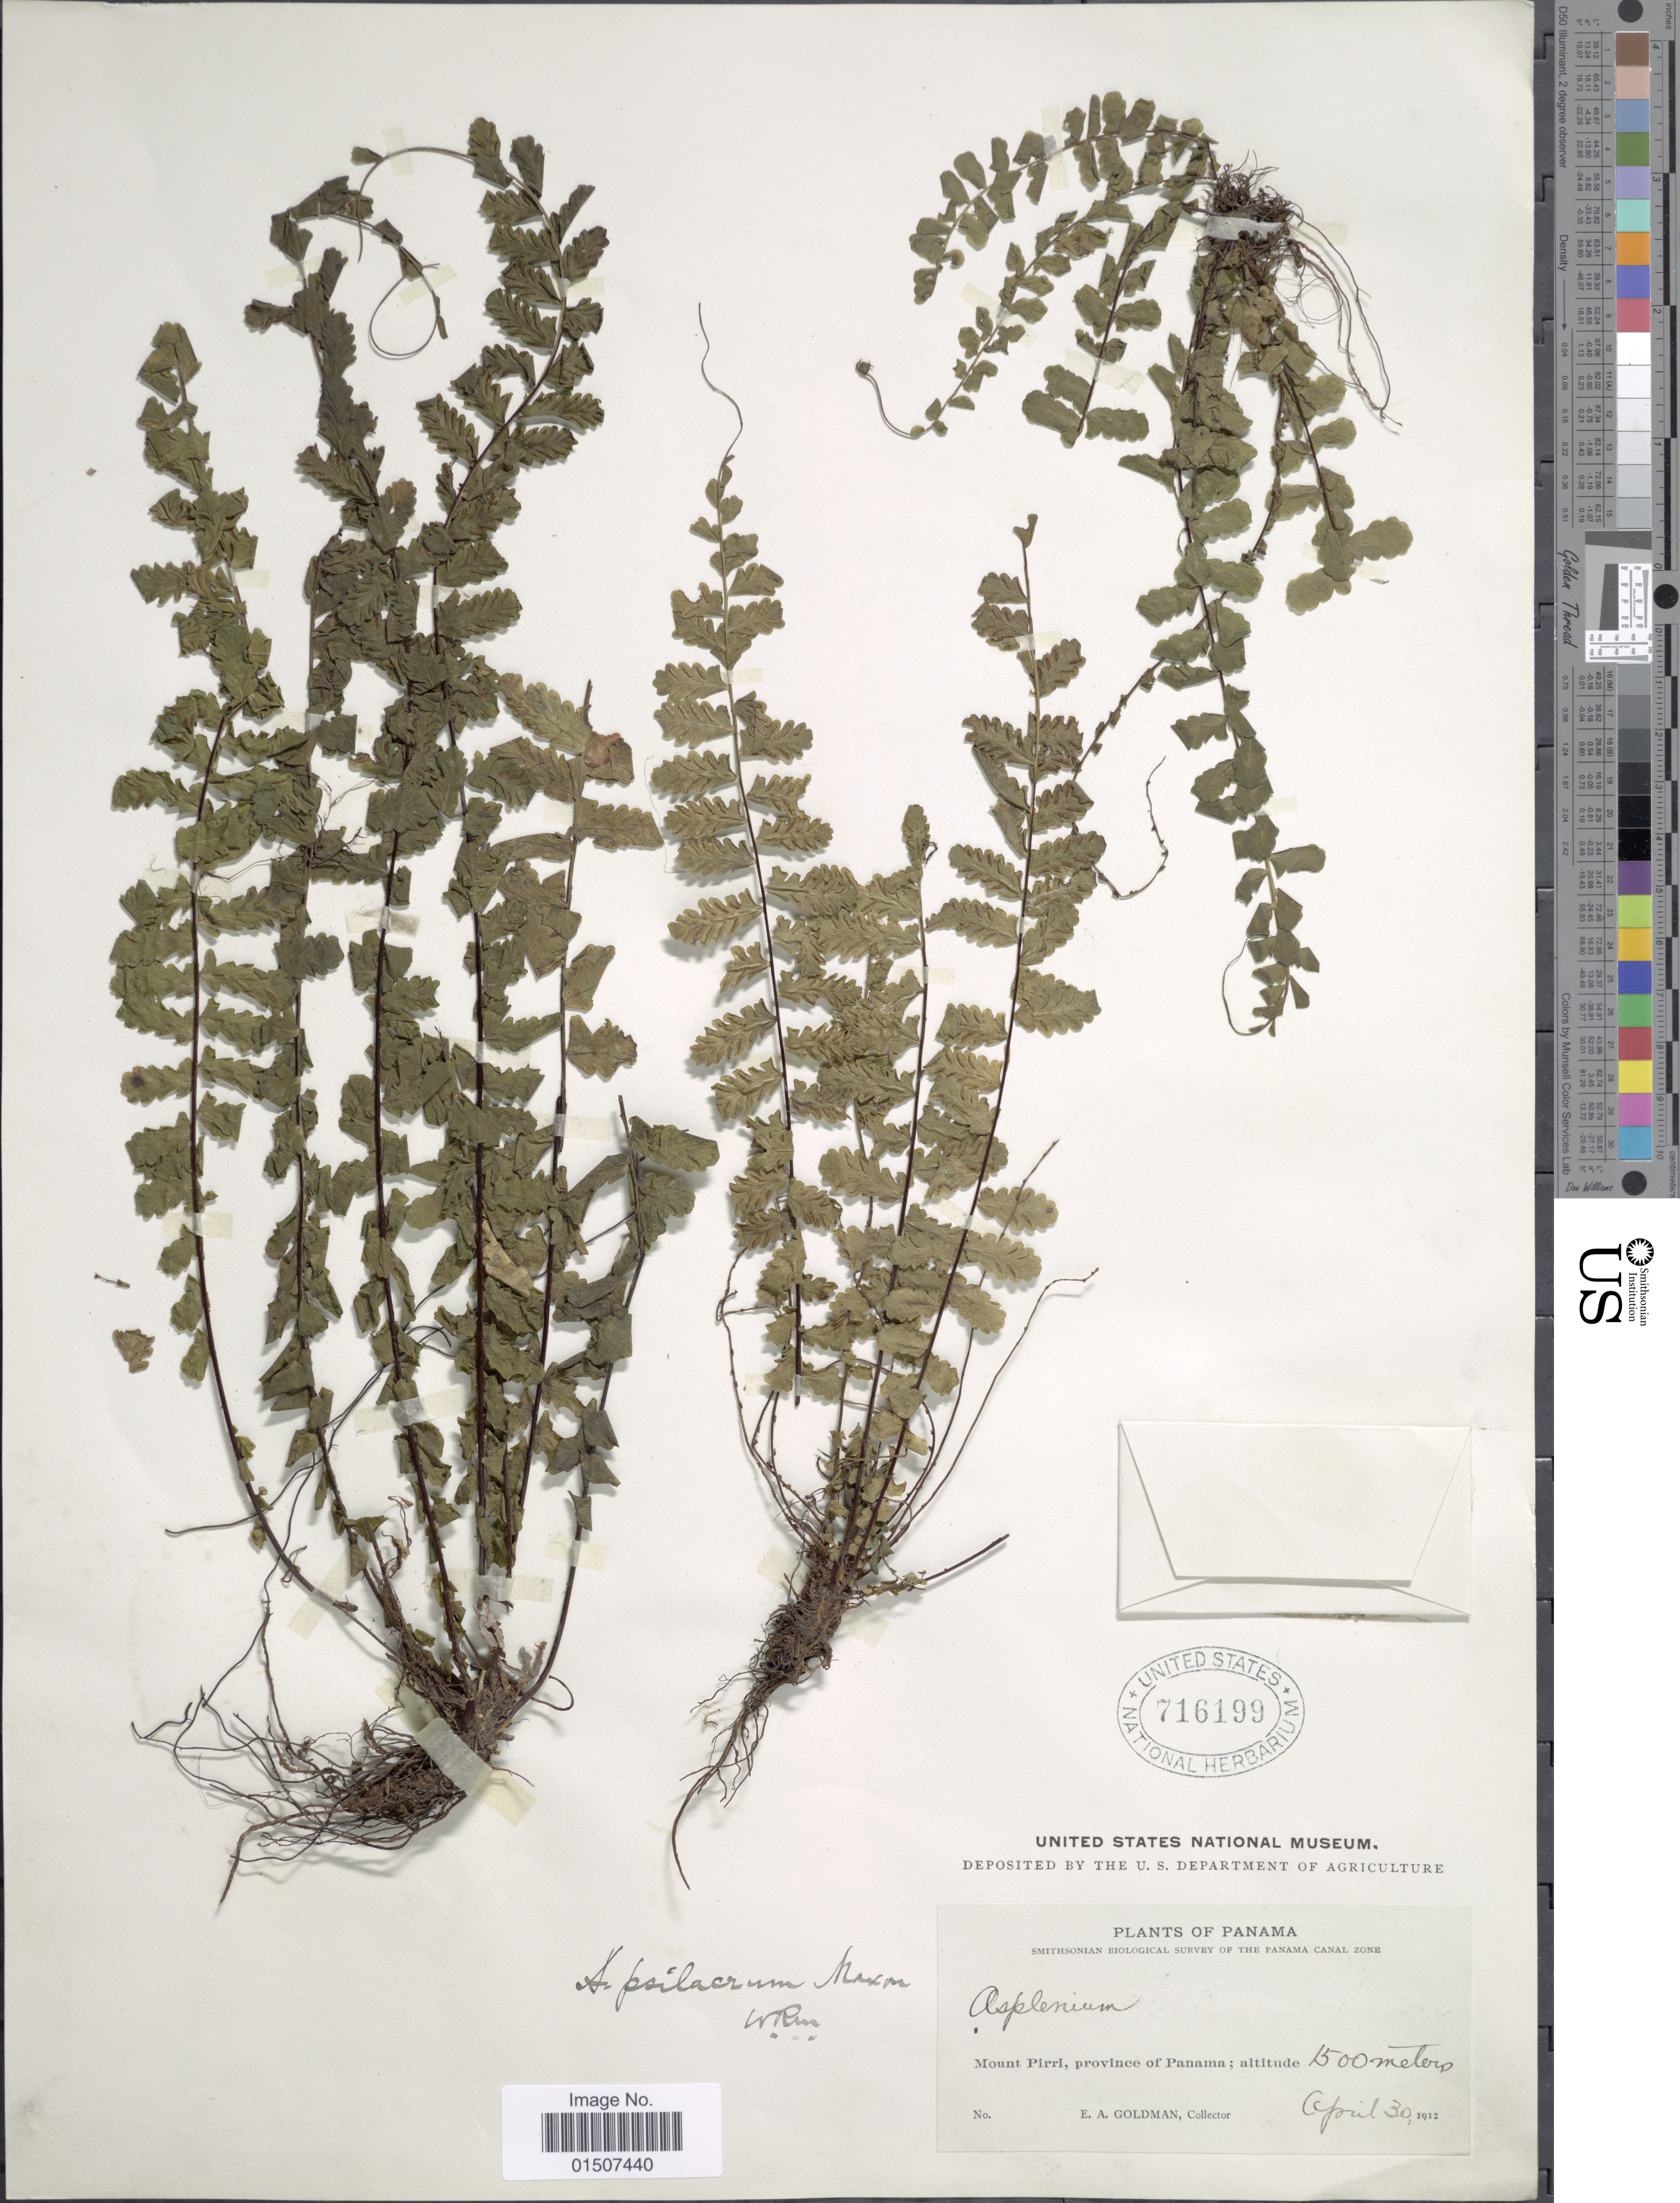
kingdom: Plantae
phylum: Tracheophyta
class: Polypodiopsida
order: Polypodiales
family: Aspleniaceae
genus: Asplenium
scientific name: Asplenium psilacrum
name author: Maxon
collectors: E. A. Goldman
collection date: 1912-04-30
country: Panama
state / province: Panamá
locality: Mount Pirri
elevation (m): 1500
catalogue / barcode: US 716199